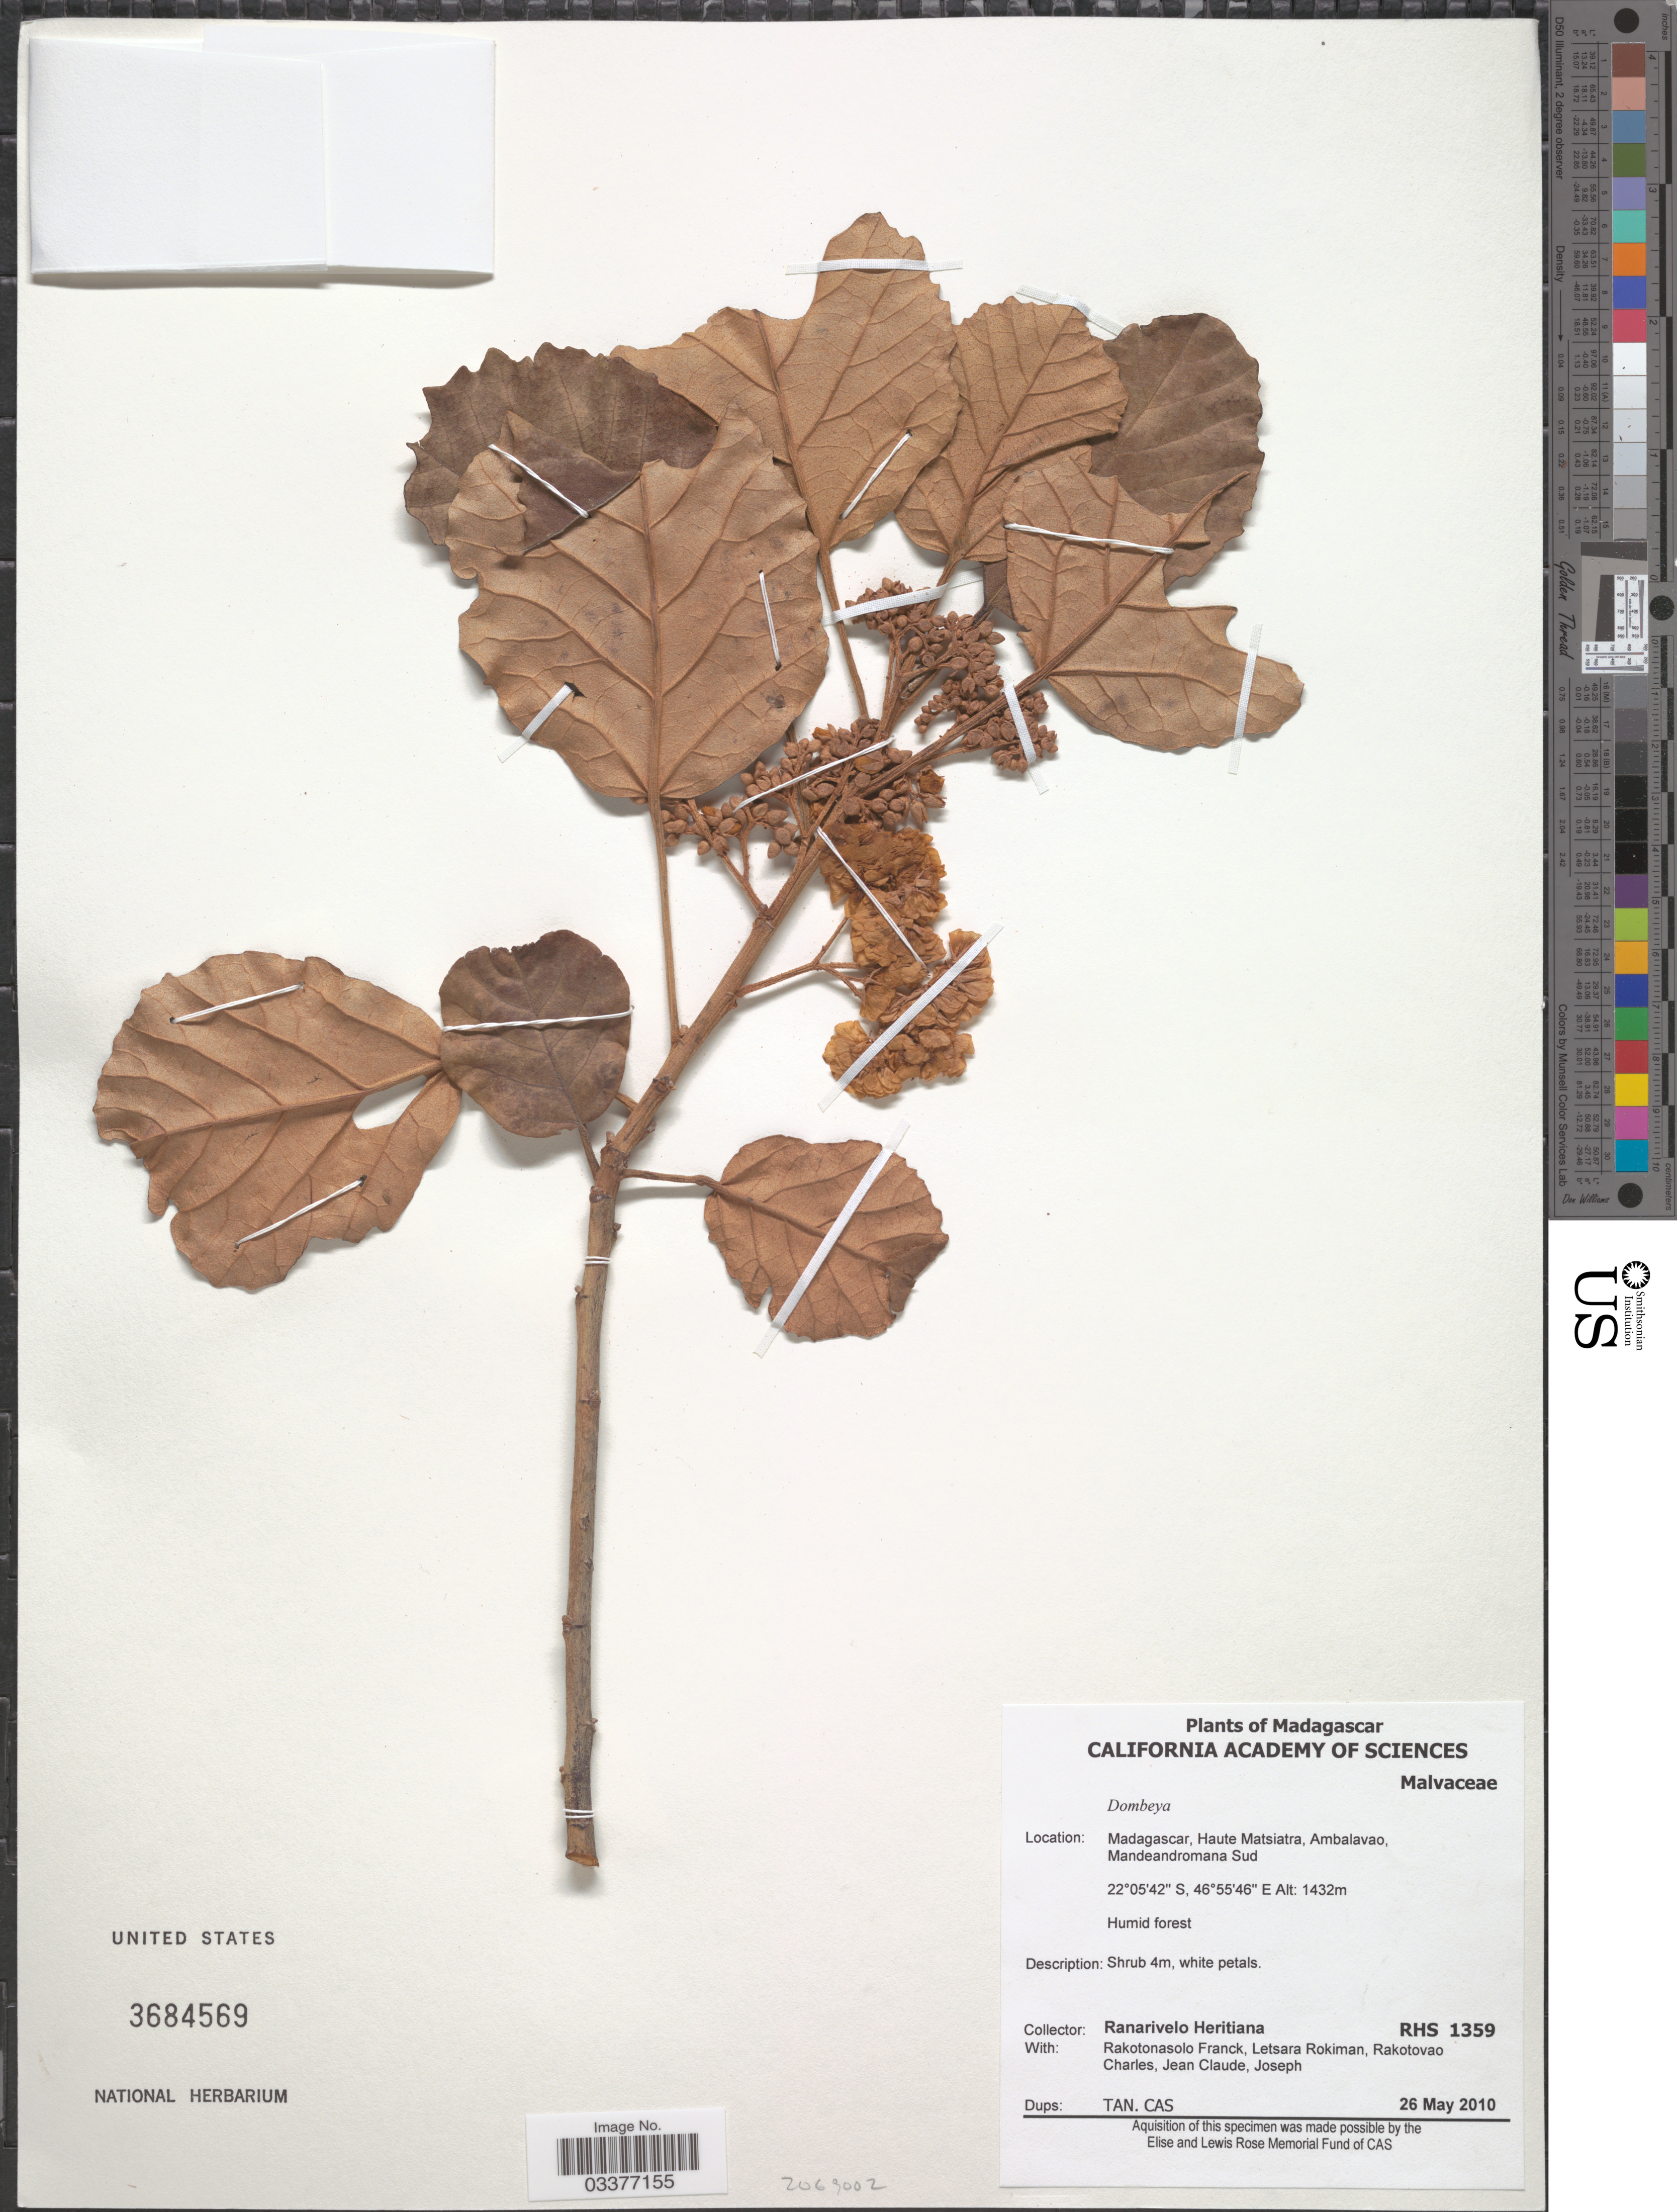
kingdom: Plantae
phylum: Tracheophyta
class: Magnoliopsida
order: Malvales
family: Malvaceae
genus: Dombeya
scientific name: Dombeya sp.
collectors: R. Heritiana, F. Rakotonasolo, L. Rokiman, C. Rakotovao & et al.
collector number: RHS 1359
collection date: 2010-05-26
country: Madagascar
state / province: Haute Matsiatra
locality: Ambalavao, Mandeandromana Sud.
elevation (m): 1432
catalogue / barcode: US 3684569